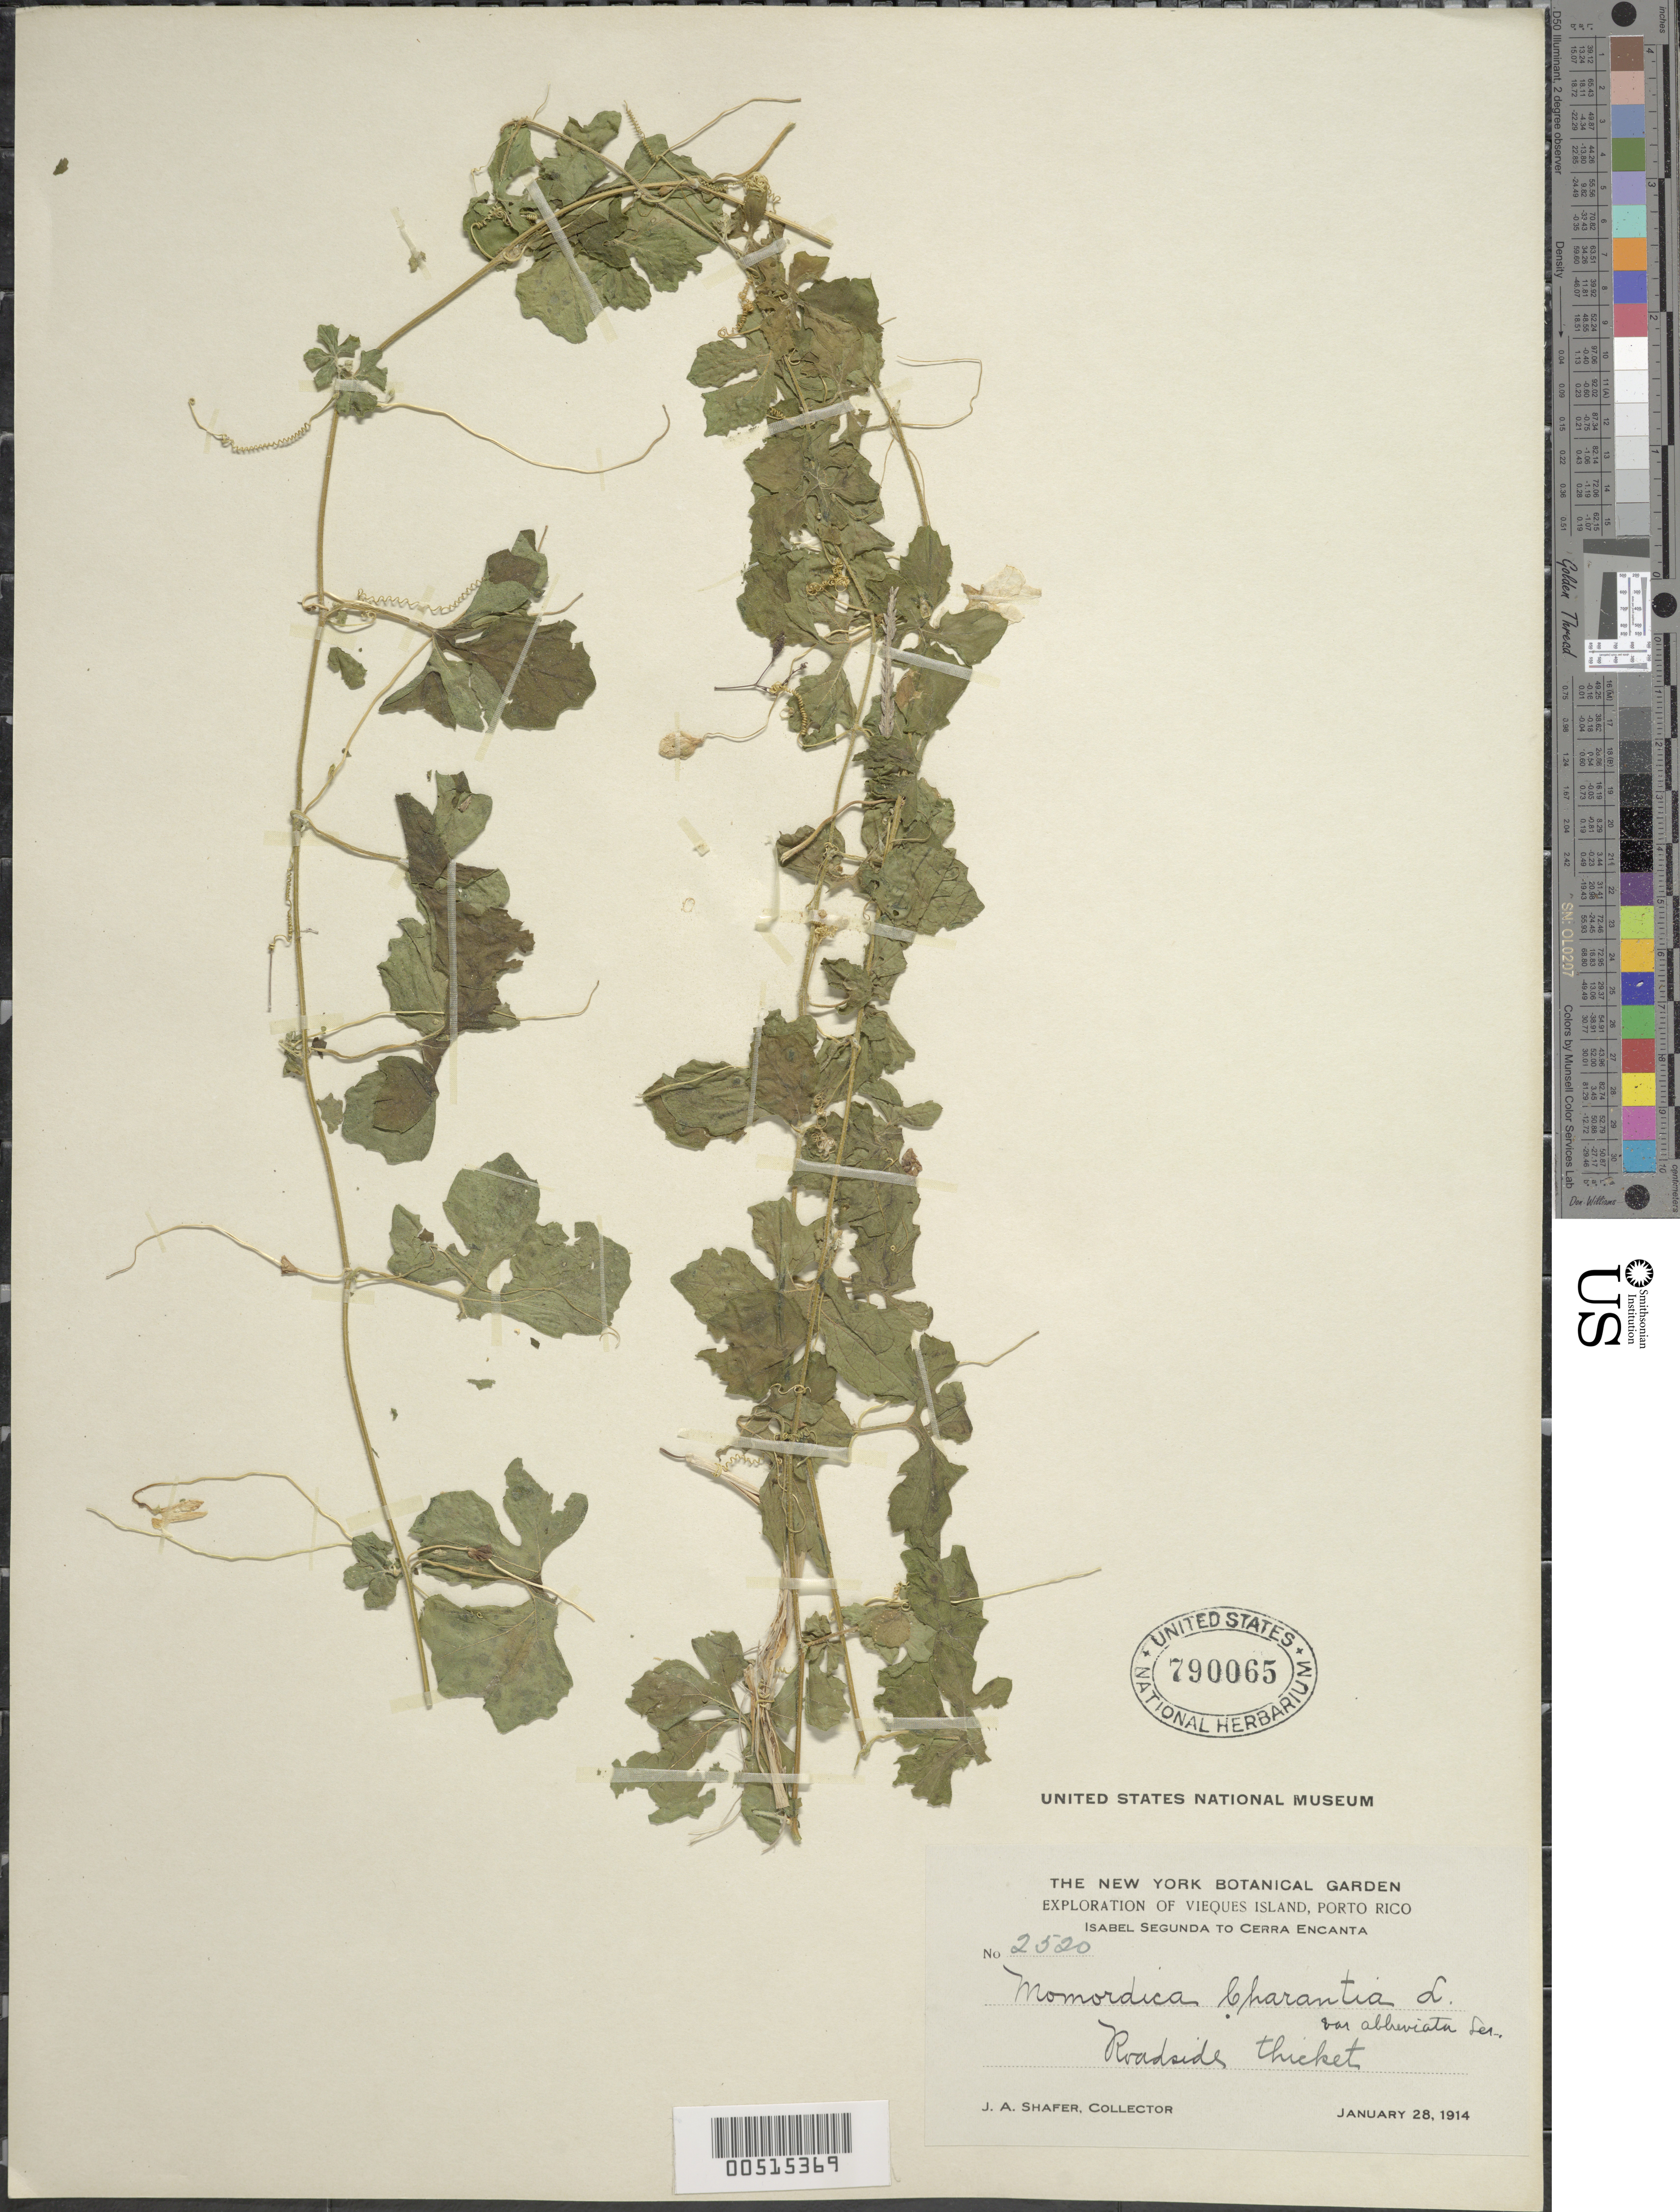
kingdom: Plantae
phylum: Tracheophyta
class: Magnoliopsida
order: Cucurbitales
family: Cucurbitaceae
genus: Momordica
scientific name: Momordica charantia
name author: L.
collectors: J. A. Shafer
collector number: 2520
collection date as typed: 28 Jan 1914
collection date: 1914-01-28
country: Puerto Rico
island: Greater Antilles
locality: Vieques Island: Isabel Segunda to Cerra Encanta. Roadside thicket.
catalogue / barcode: US 790065